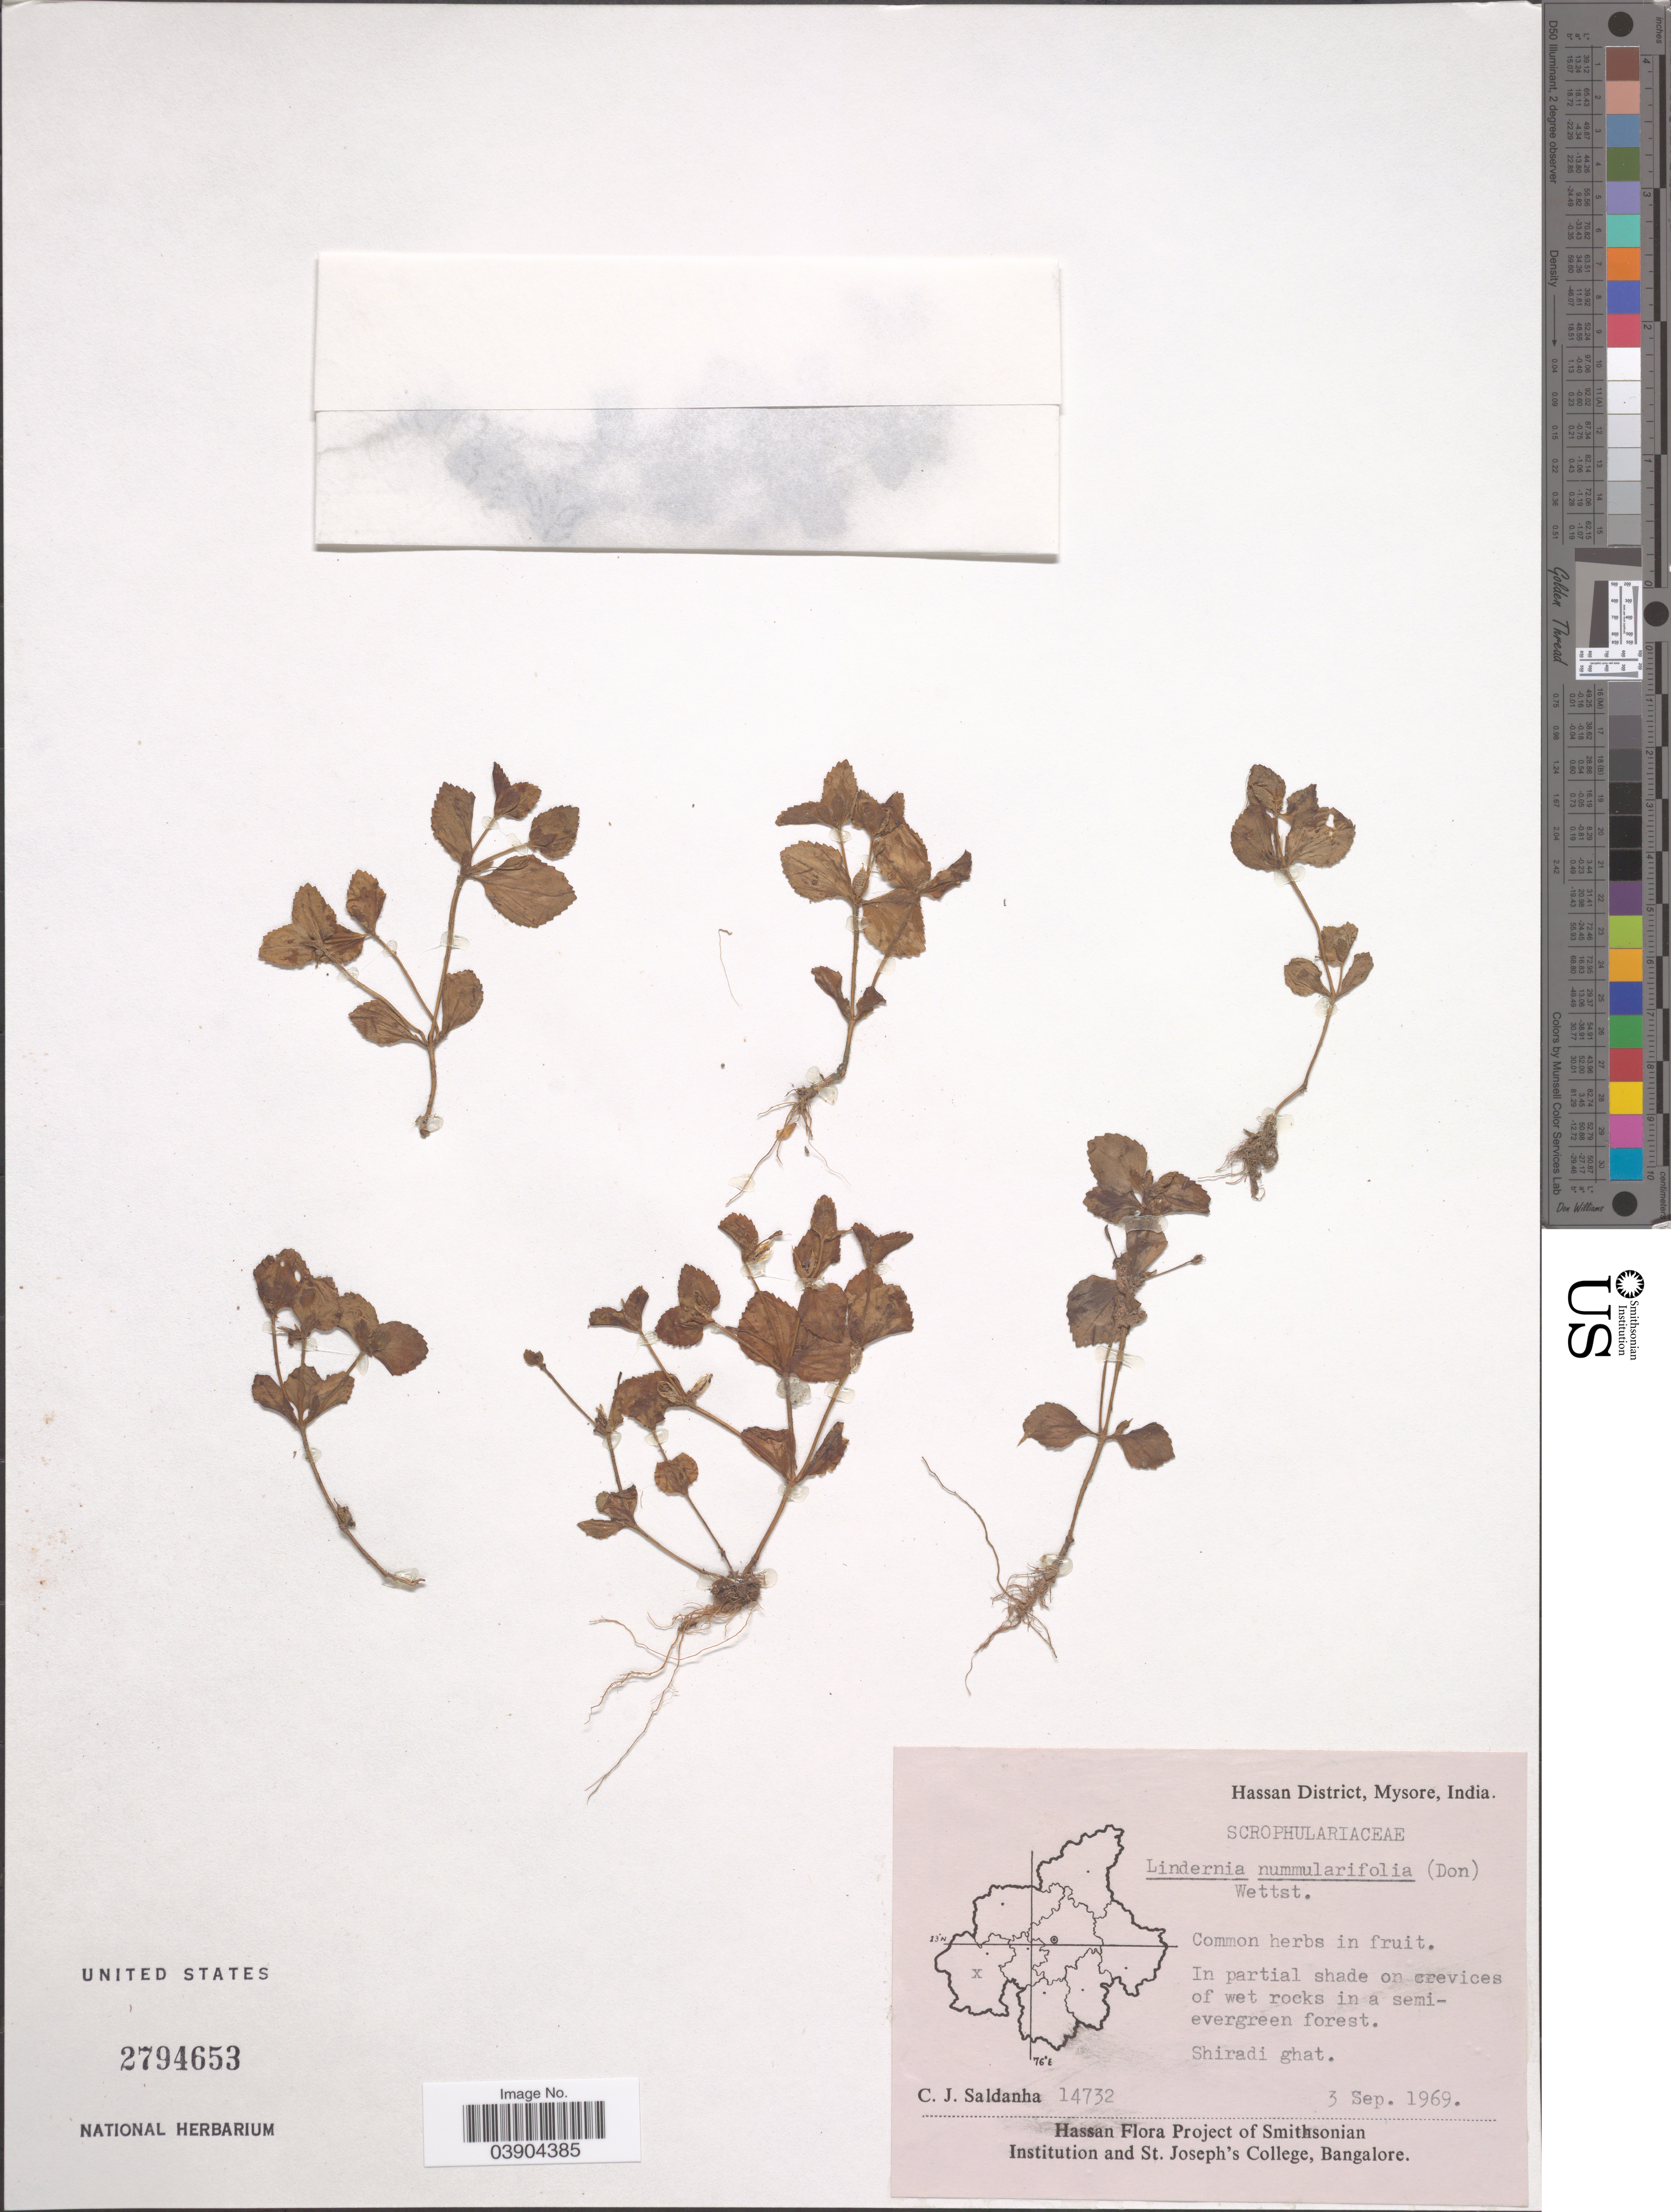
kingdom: Plantae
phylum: Tracheophyta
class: Magnoliopsida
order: Lamiales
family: Linderniaceae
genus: Lindernia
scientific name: Lindernia nummulariifolia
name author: (D. Don) Wettst.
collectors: C. J. Saldanha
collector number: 14732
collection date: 1969-09-03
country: India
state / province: Karnataka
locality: Hassan District, Mysore. Shiradi ghat.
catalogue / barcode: US 2794653